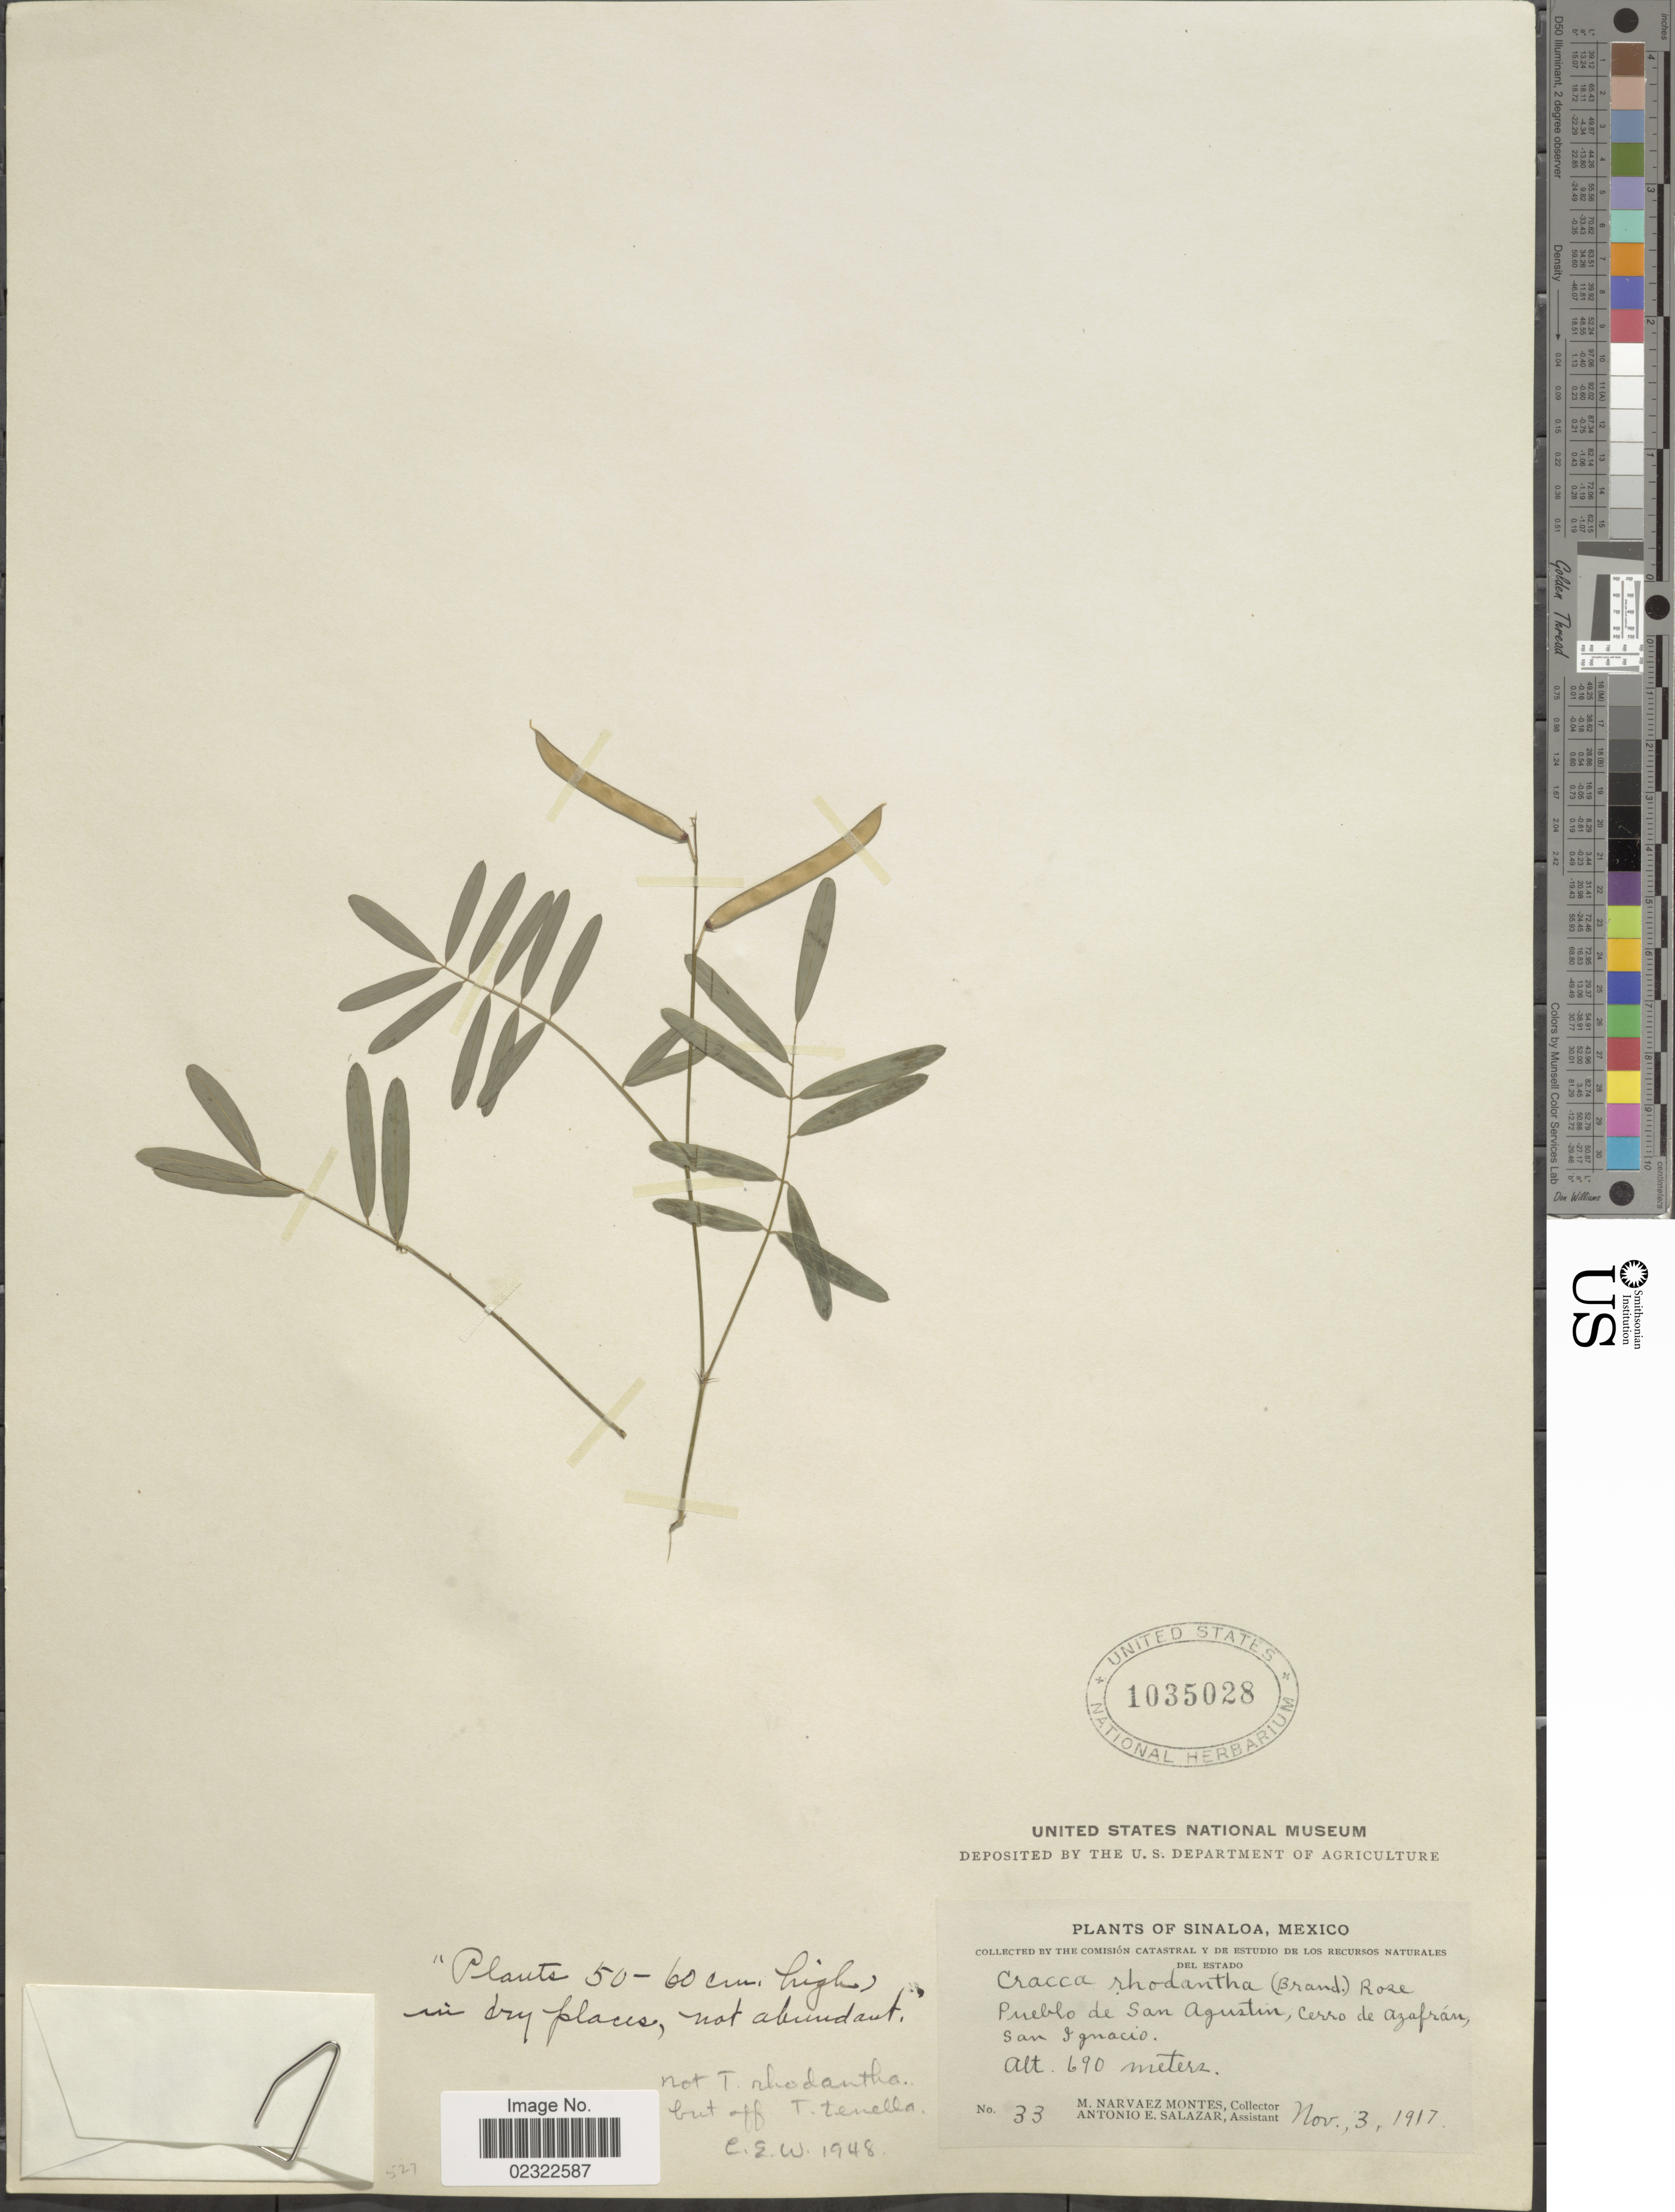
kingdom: Plantae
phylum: Tracheophyta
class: Magnoliopsida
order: Fabales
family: Fabaceae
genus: Tephrosia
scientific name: Tephrosia tenella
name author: A. Gray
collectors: M. Narvaez-Montes & A. E. Salazar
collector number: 33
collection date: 1917-11-03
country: Mexico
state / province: Sinaloa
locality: Sinaloa, Mexico. Pueblo de San Agustin, Cerro de Azafran, San Ignacio.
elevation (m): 690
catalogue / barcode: US 1035028